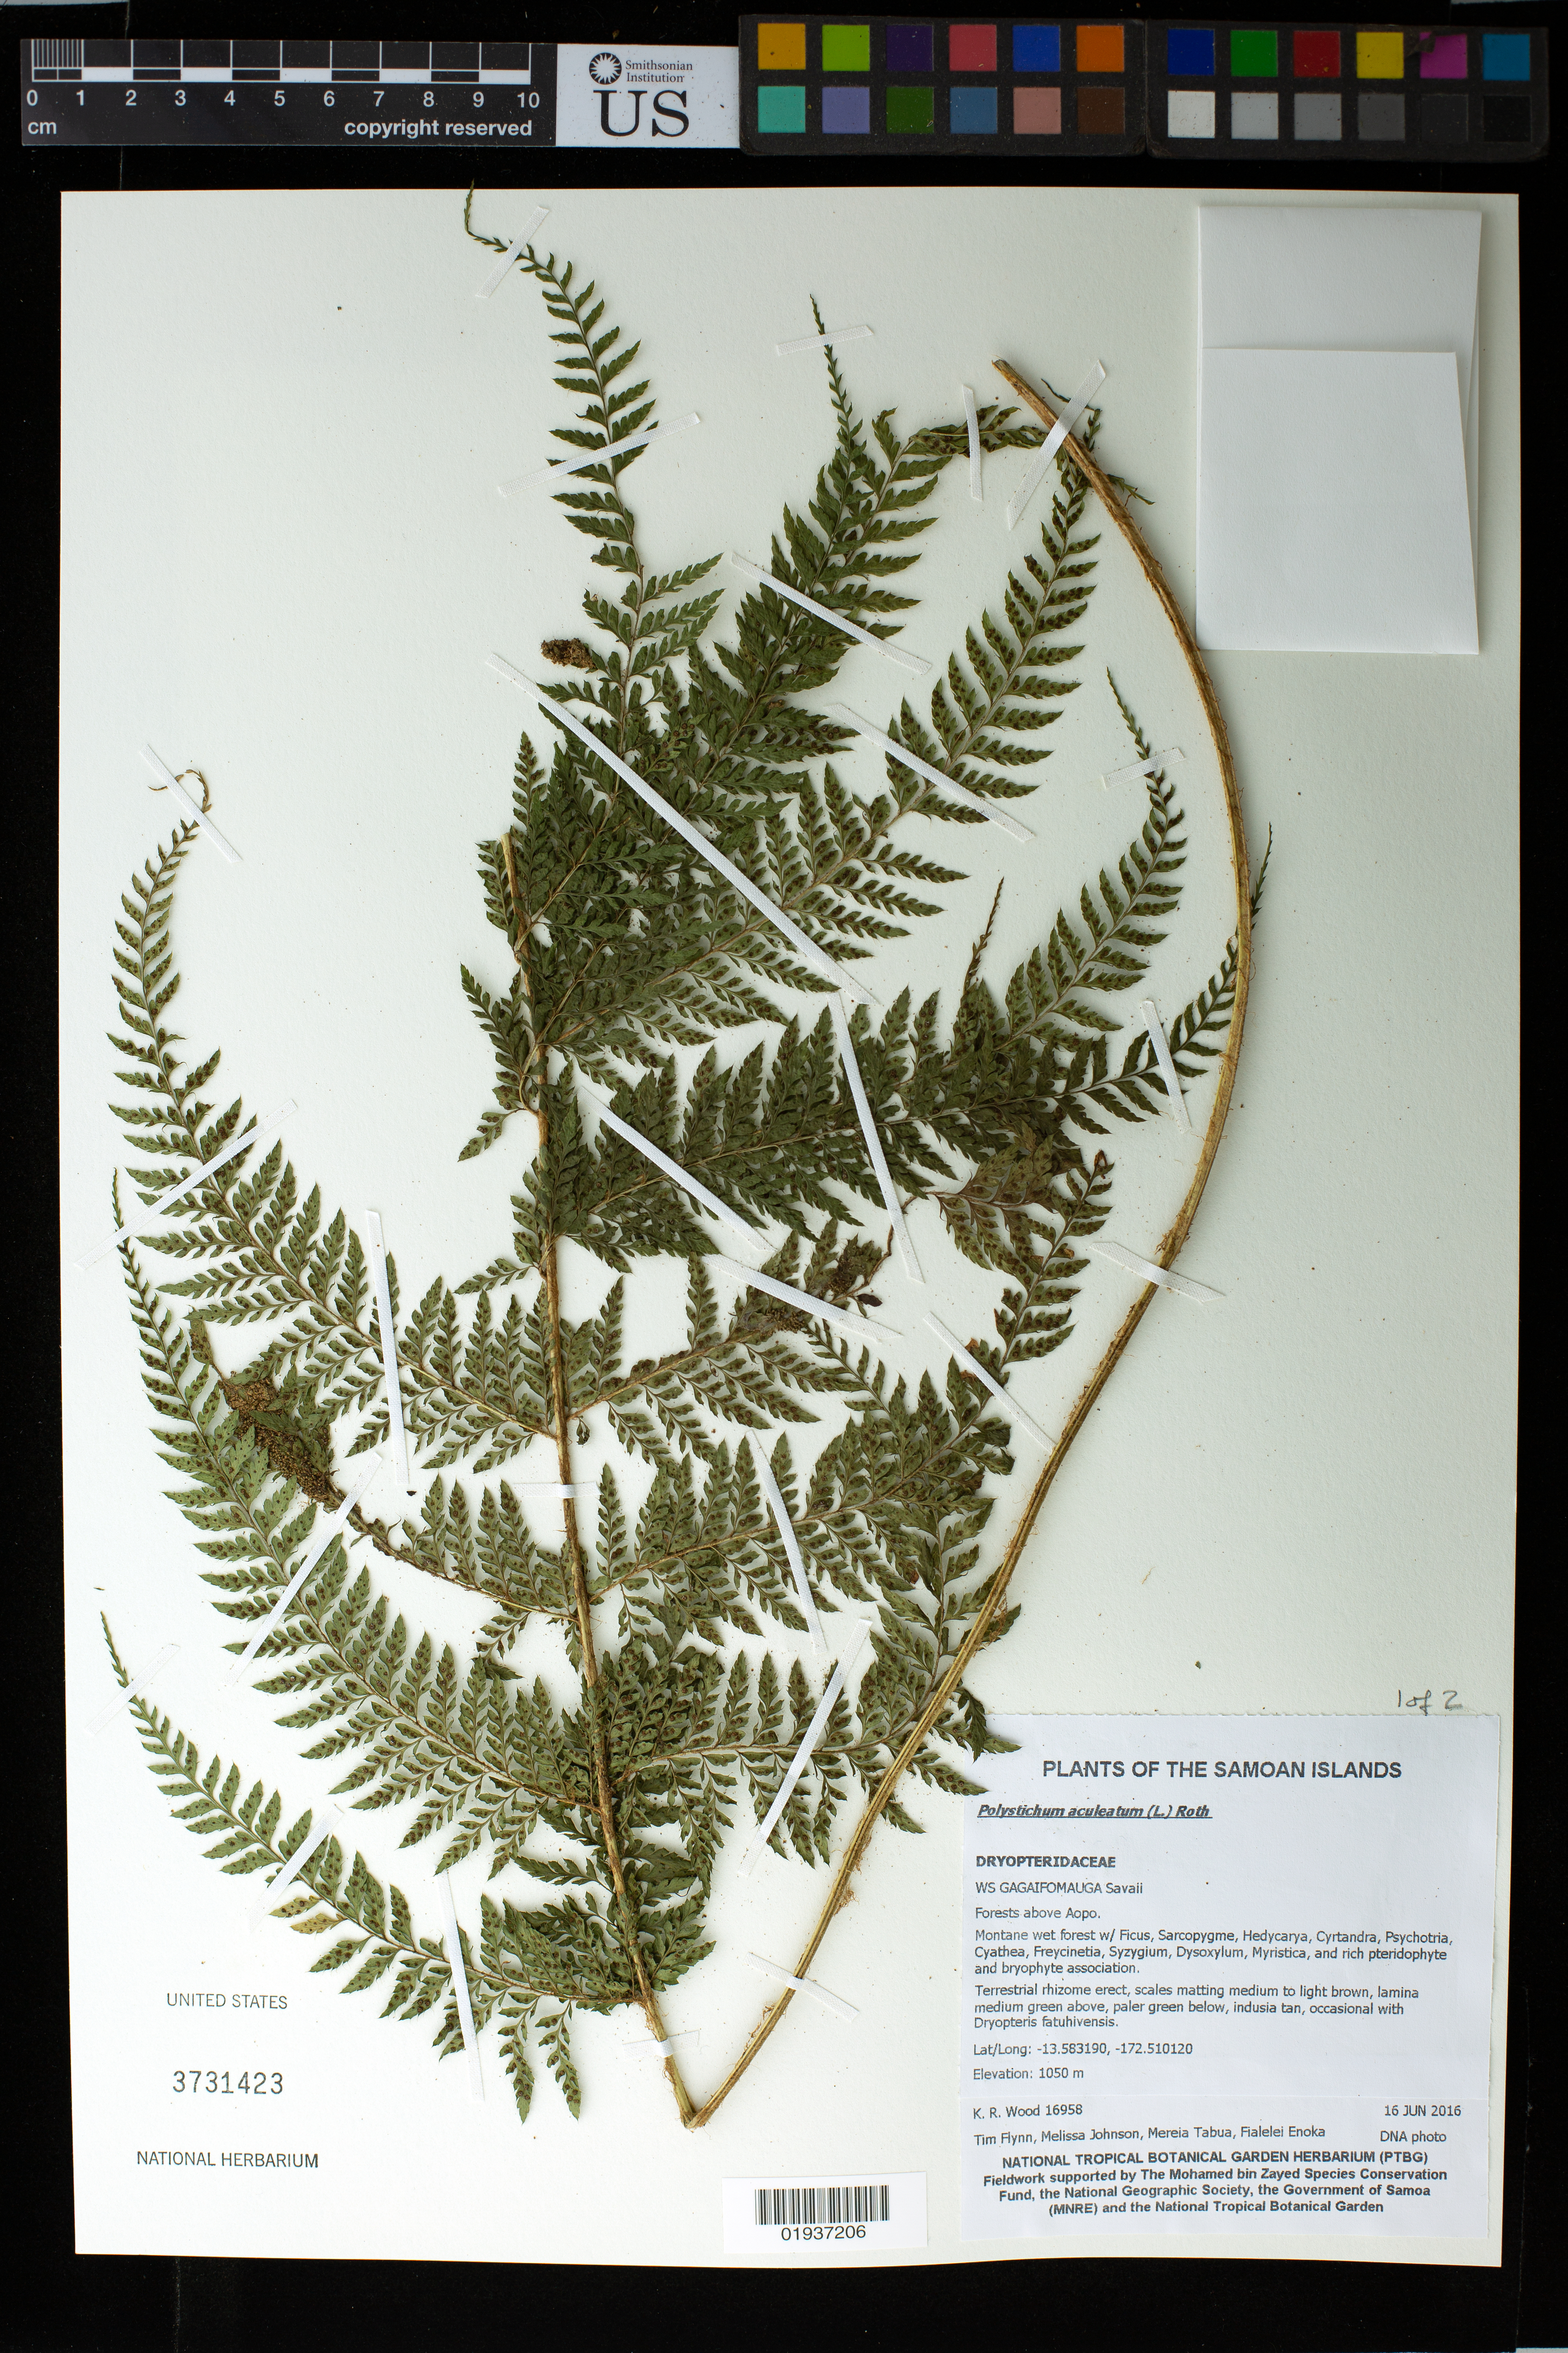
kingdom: Plantae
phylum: Tracheophyta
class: Polypodiopsida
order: Polypodiales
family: Dryopteridaceae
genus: Polystichum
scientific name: Polystichum aculeatum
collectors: K. R. Wood, T. W. Flynn, M. Johnson, M. Tabua & F. Enoka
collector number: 16958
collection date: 2016-06-16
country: Samoa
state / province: Gagaifomauga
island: Savai'i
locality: Savaii, Forests above Aopo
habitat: Montane wet forest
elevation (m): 1050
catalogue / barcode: US 3731423